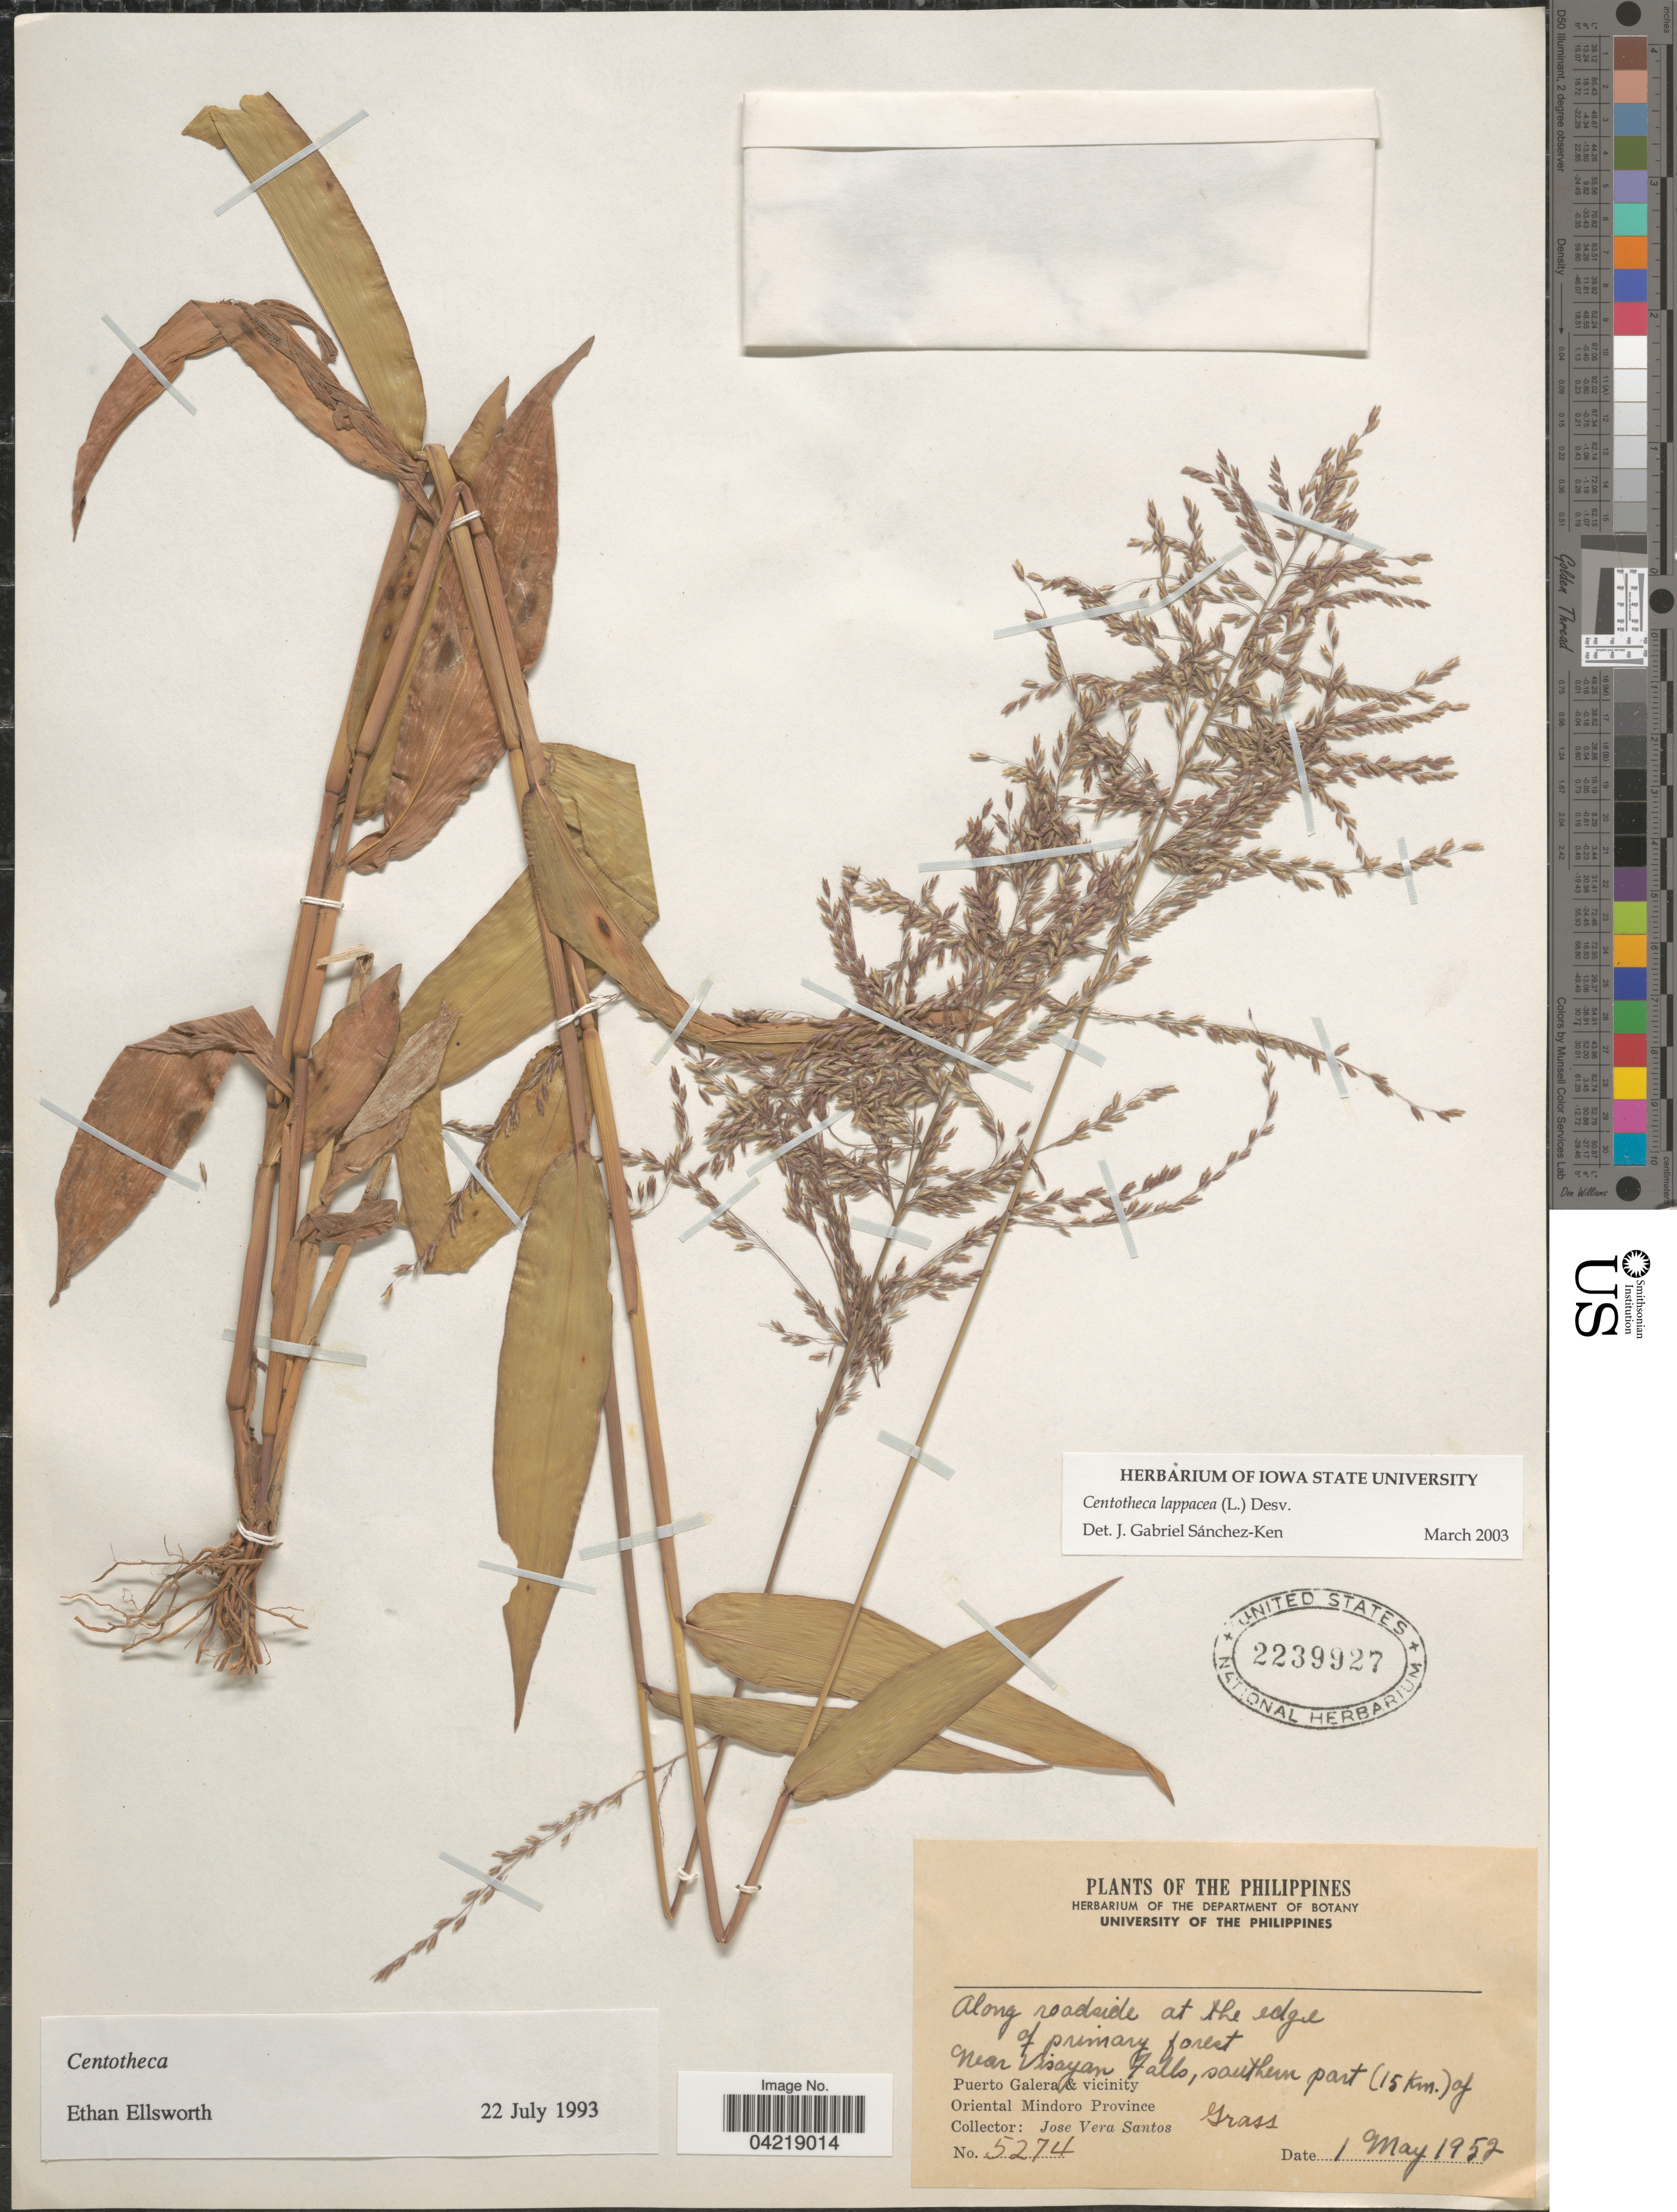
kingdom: Plantae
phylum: Tracheophyta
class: Liliopsida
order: Poales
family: Poaceae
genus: Centotheca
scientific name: Centotheca lappacea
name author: (L.) Desv.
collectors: J. Santos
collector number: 5274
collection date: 1952-05-01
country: Philippines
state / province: Mimaropa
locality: Along roadside at the edge of primary forest. Near Visayan Falls, southern part (15 Km.) of Puerto Galera & vicinity. Oriental Mindoro Province.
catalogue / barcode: US 2239927